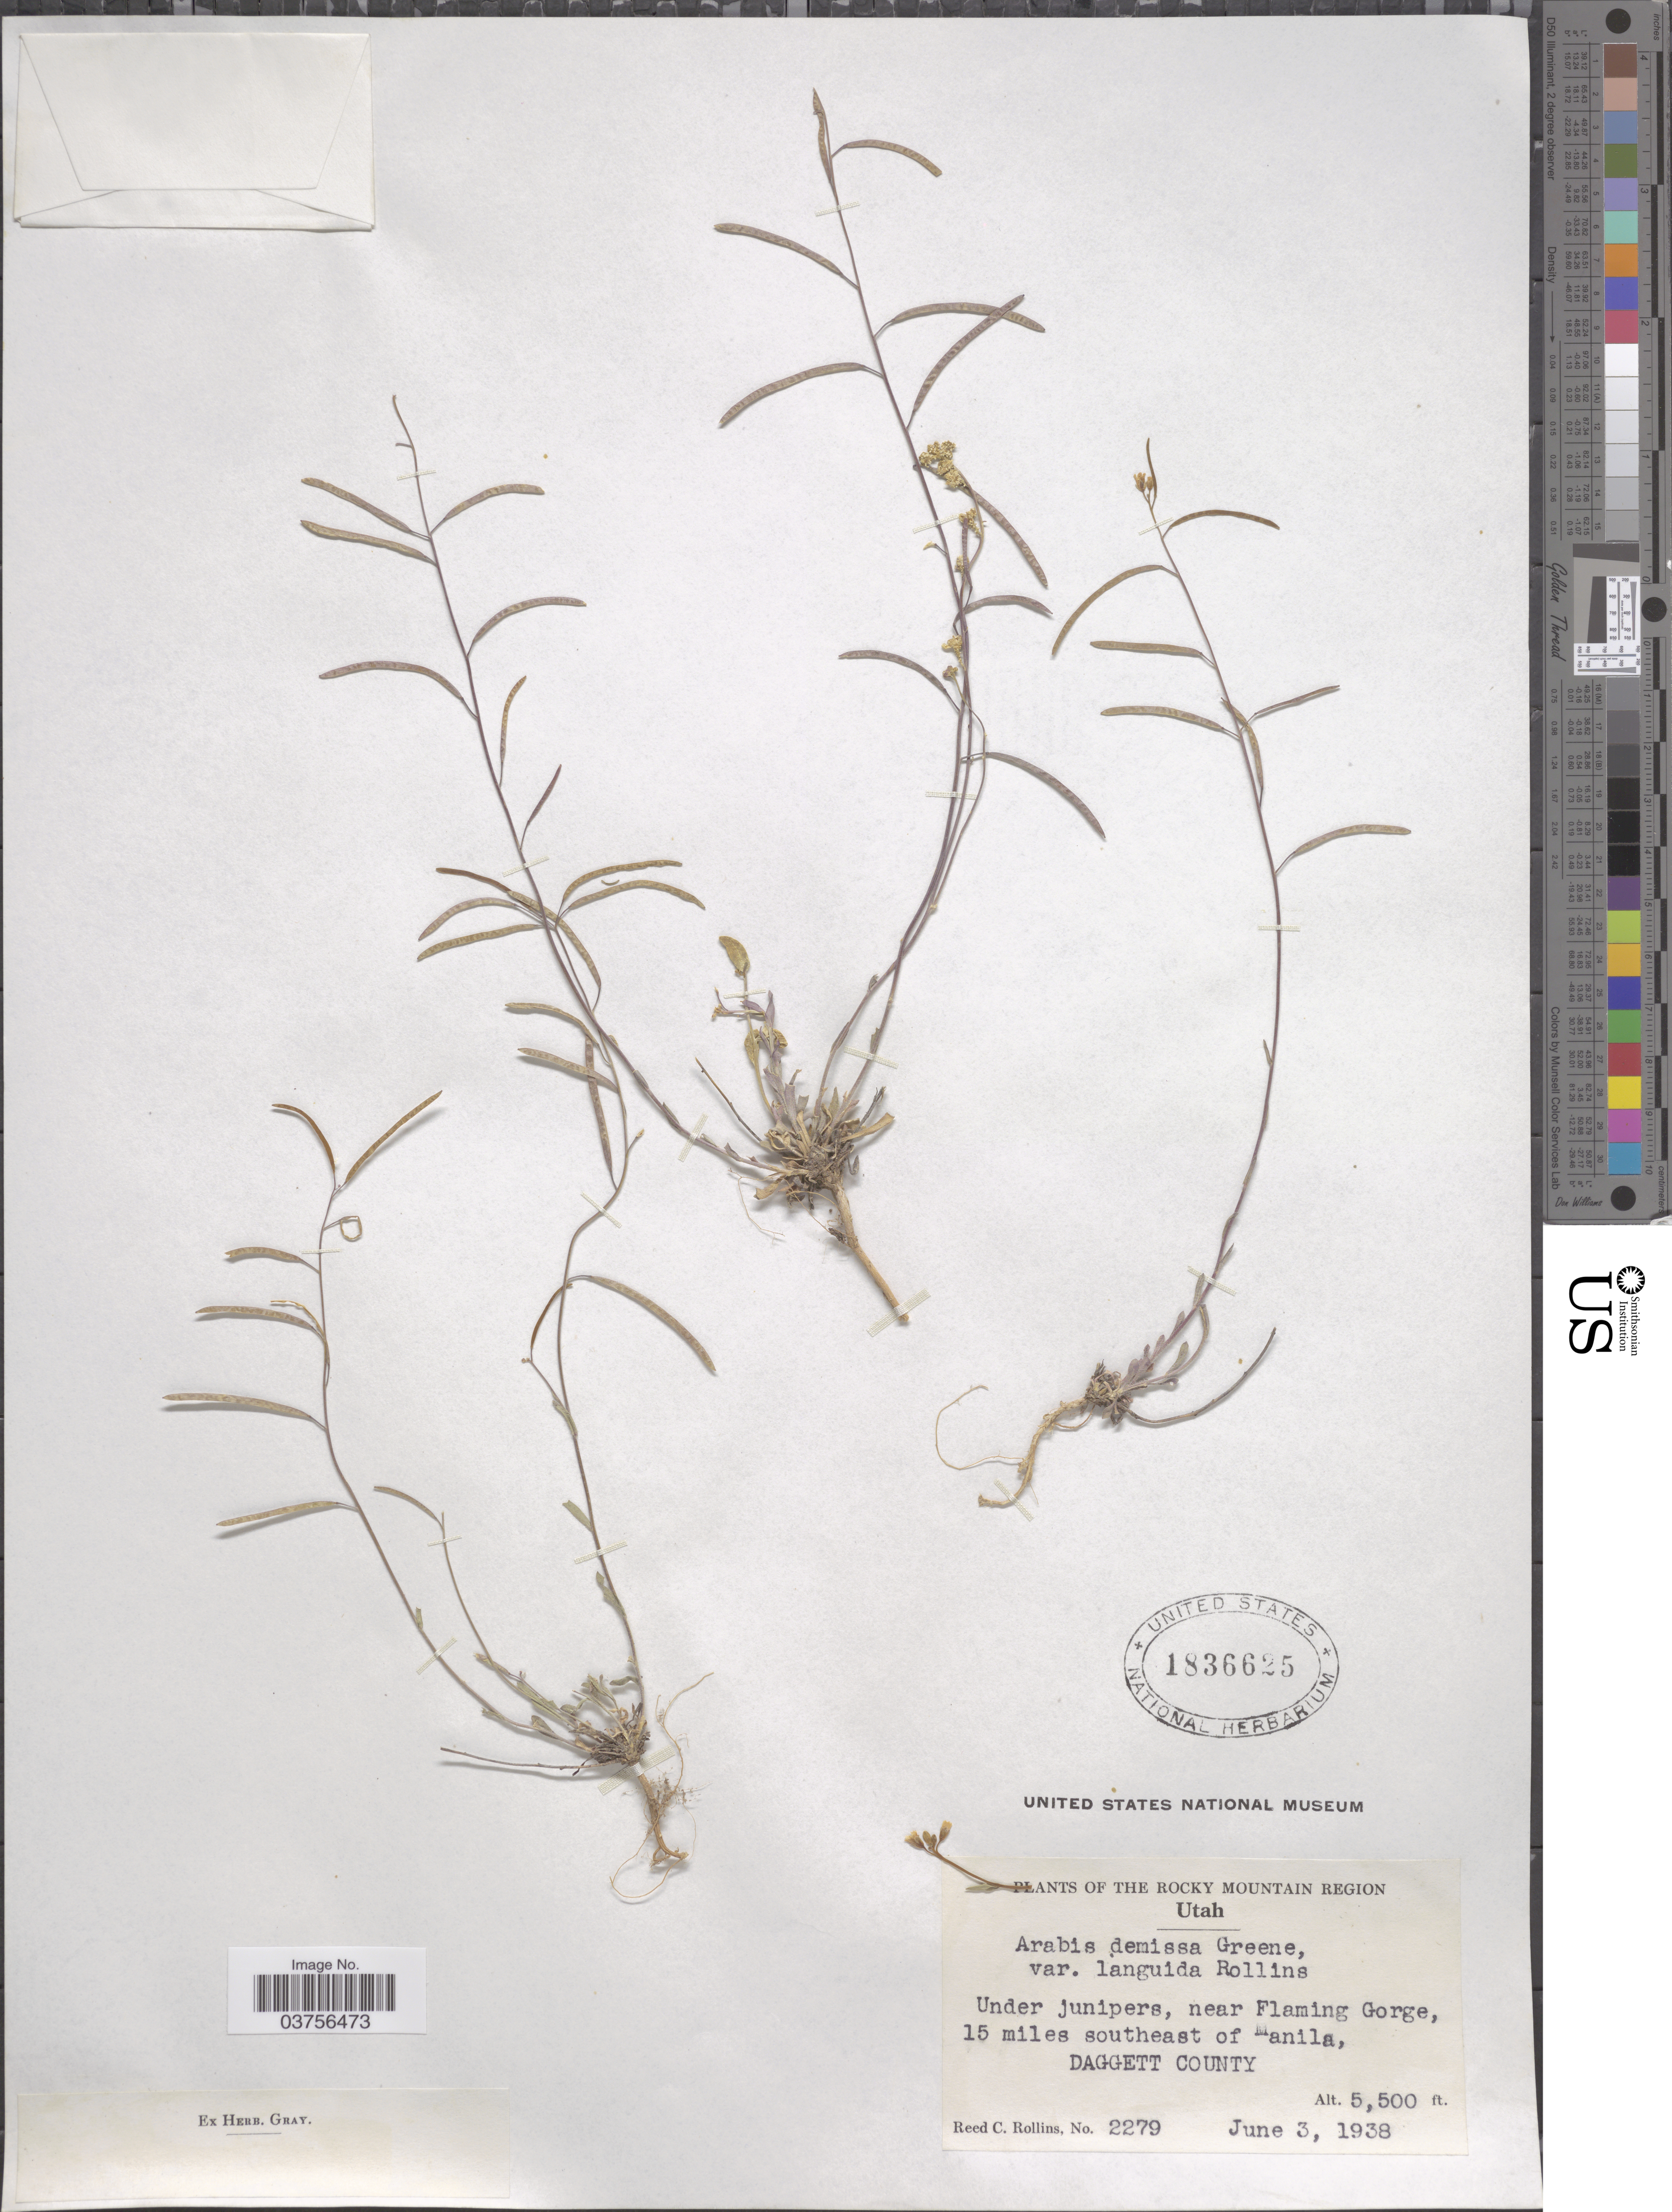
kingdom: Plantae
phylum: Tracheophyta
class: Magnoliopsida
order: Brassicales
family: Brassicaceae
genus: Arabis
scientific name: Arabis demissa var. languida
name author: Rollins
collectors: R. C. Rollins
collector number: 2279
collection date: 1938-06-03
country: United States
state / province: Utah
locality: The Rocky Mountain Region. Near Flaming Gorge, 15 miles southeast of Manila, Daggett County.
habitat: under junipers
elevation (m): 1676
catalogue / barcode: US 1836625